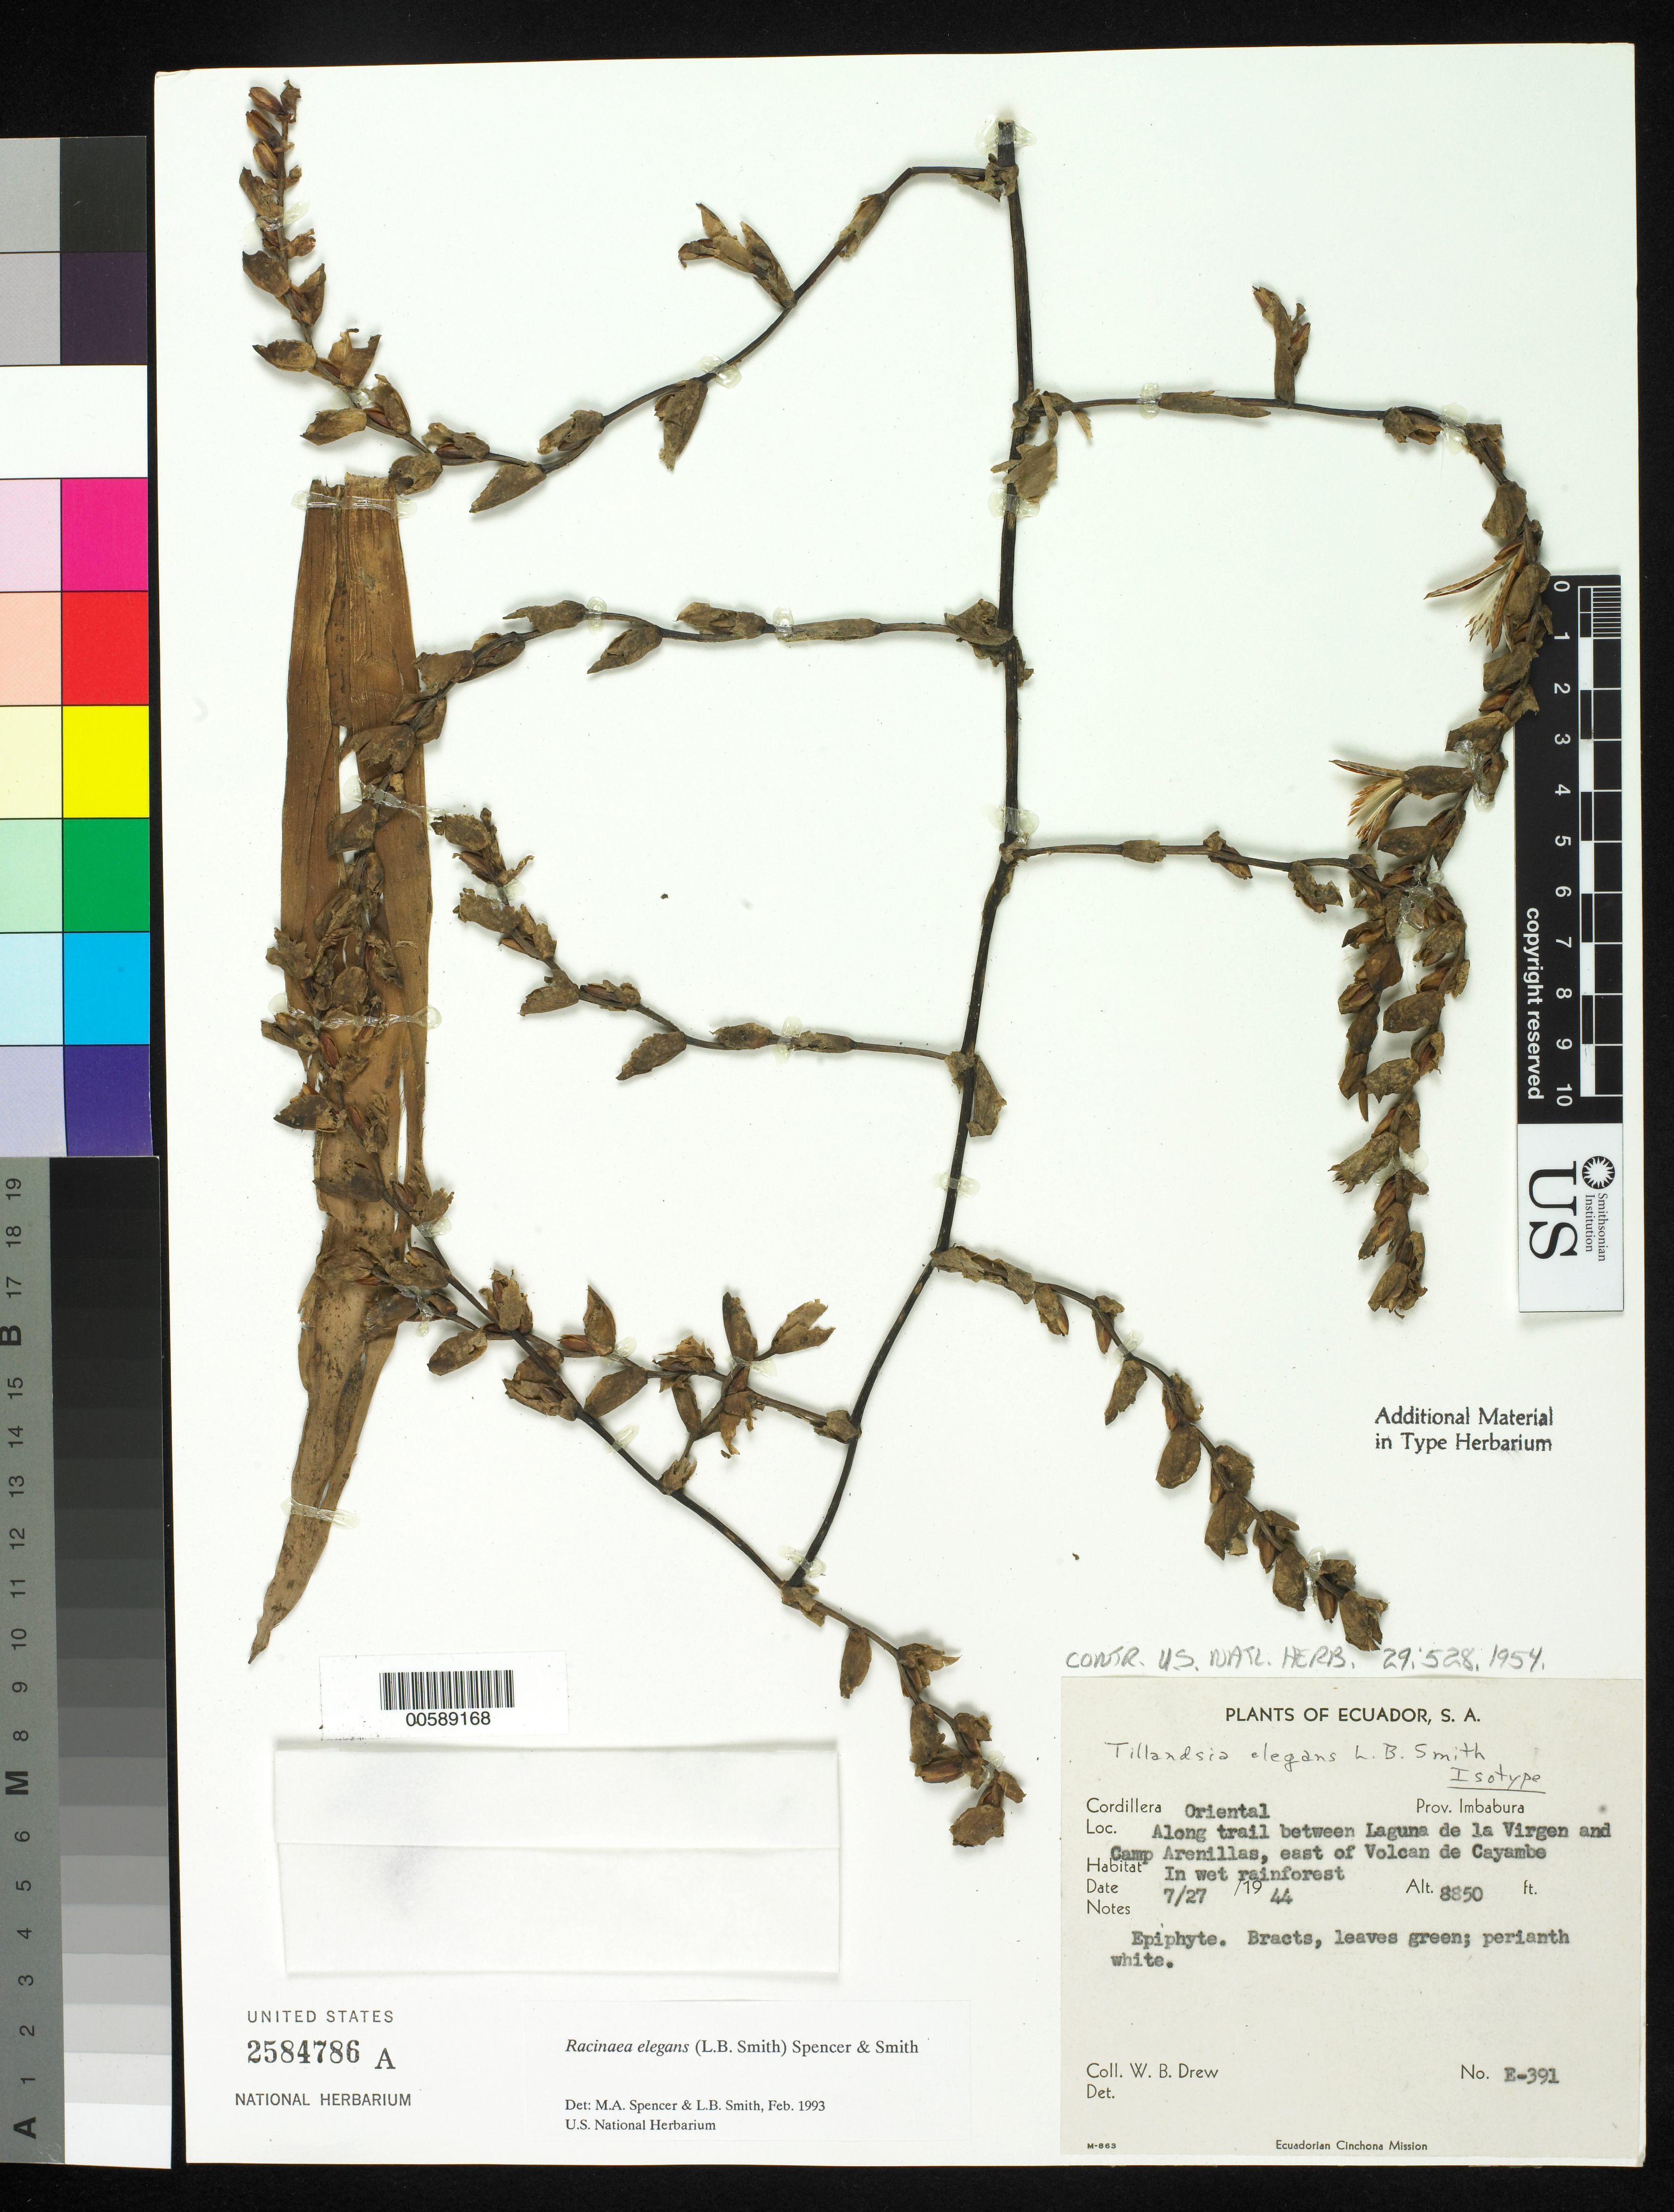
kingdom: Plantae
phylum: Tracheophyta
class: Liliopsida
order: Poales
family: Bromeliaceae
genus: Tillandsia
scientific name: Tillandsia elegans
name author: L.B. Sm.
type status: Isotype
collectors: W. B. Drew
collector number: E 391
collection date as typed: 27 Jul 1944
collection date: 1944-07-27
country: Ecuador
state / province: Imbabura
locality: Between Laguna de La Virgen and Camparenillas, E of Volcan de Cayambe.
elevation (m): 2697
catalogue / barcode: US 2584786